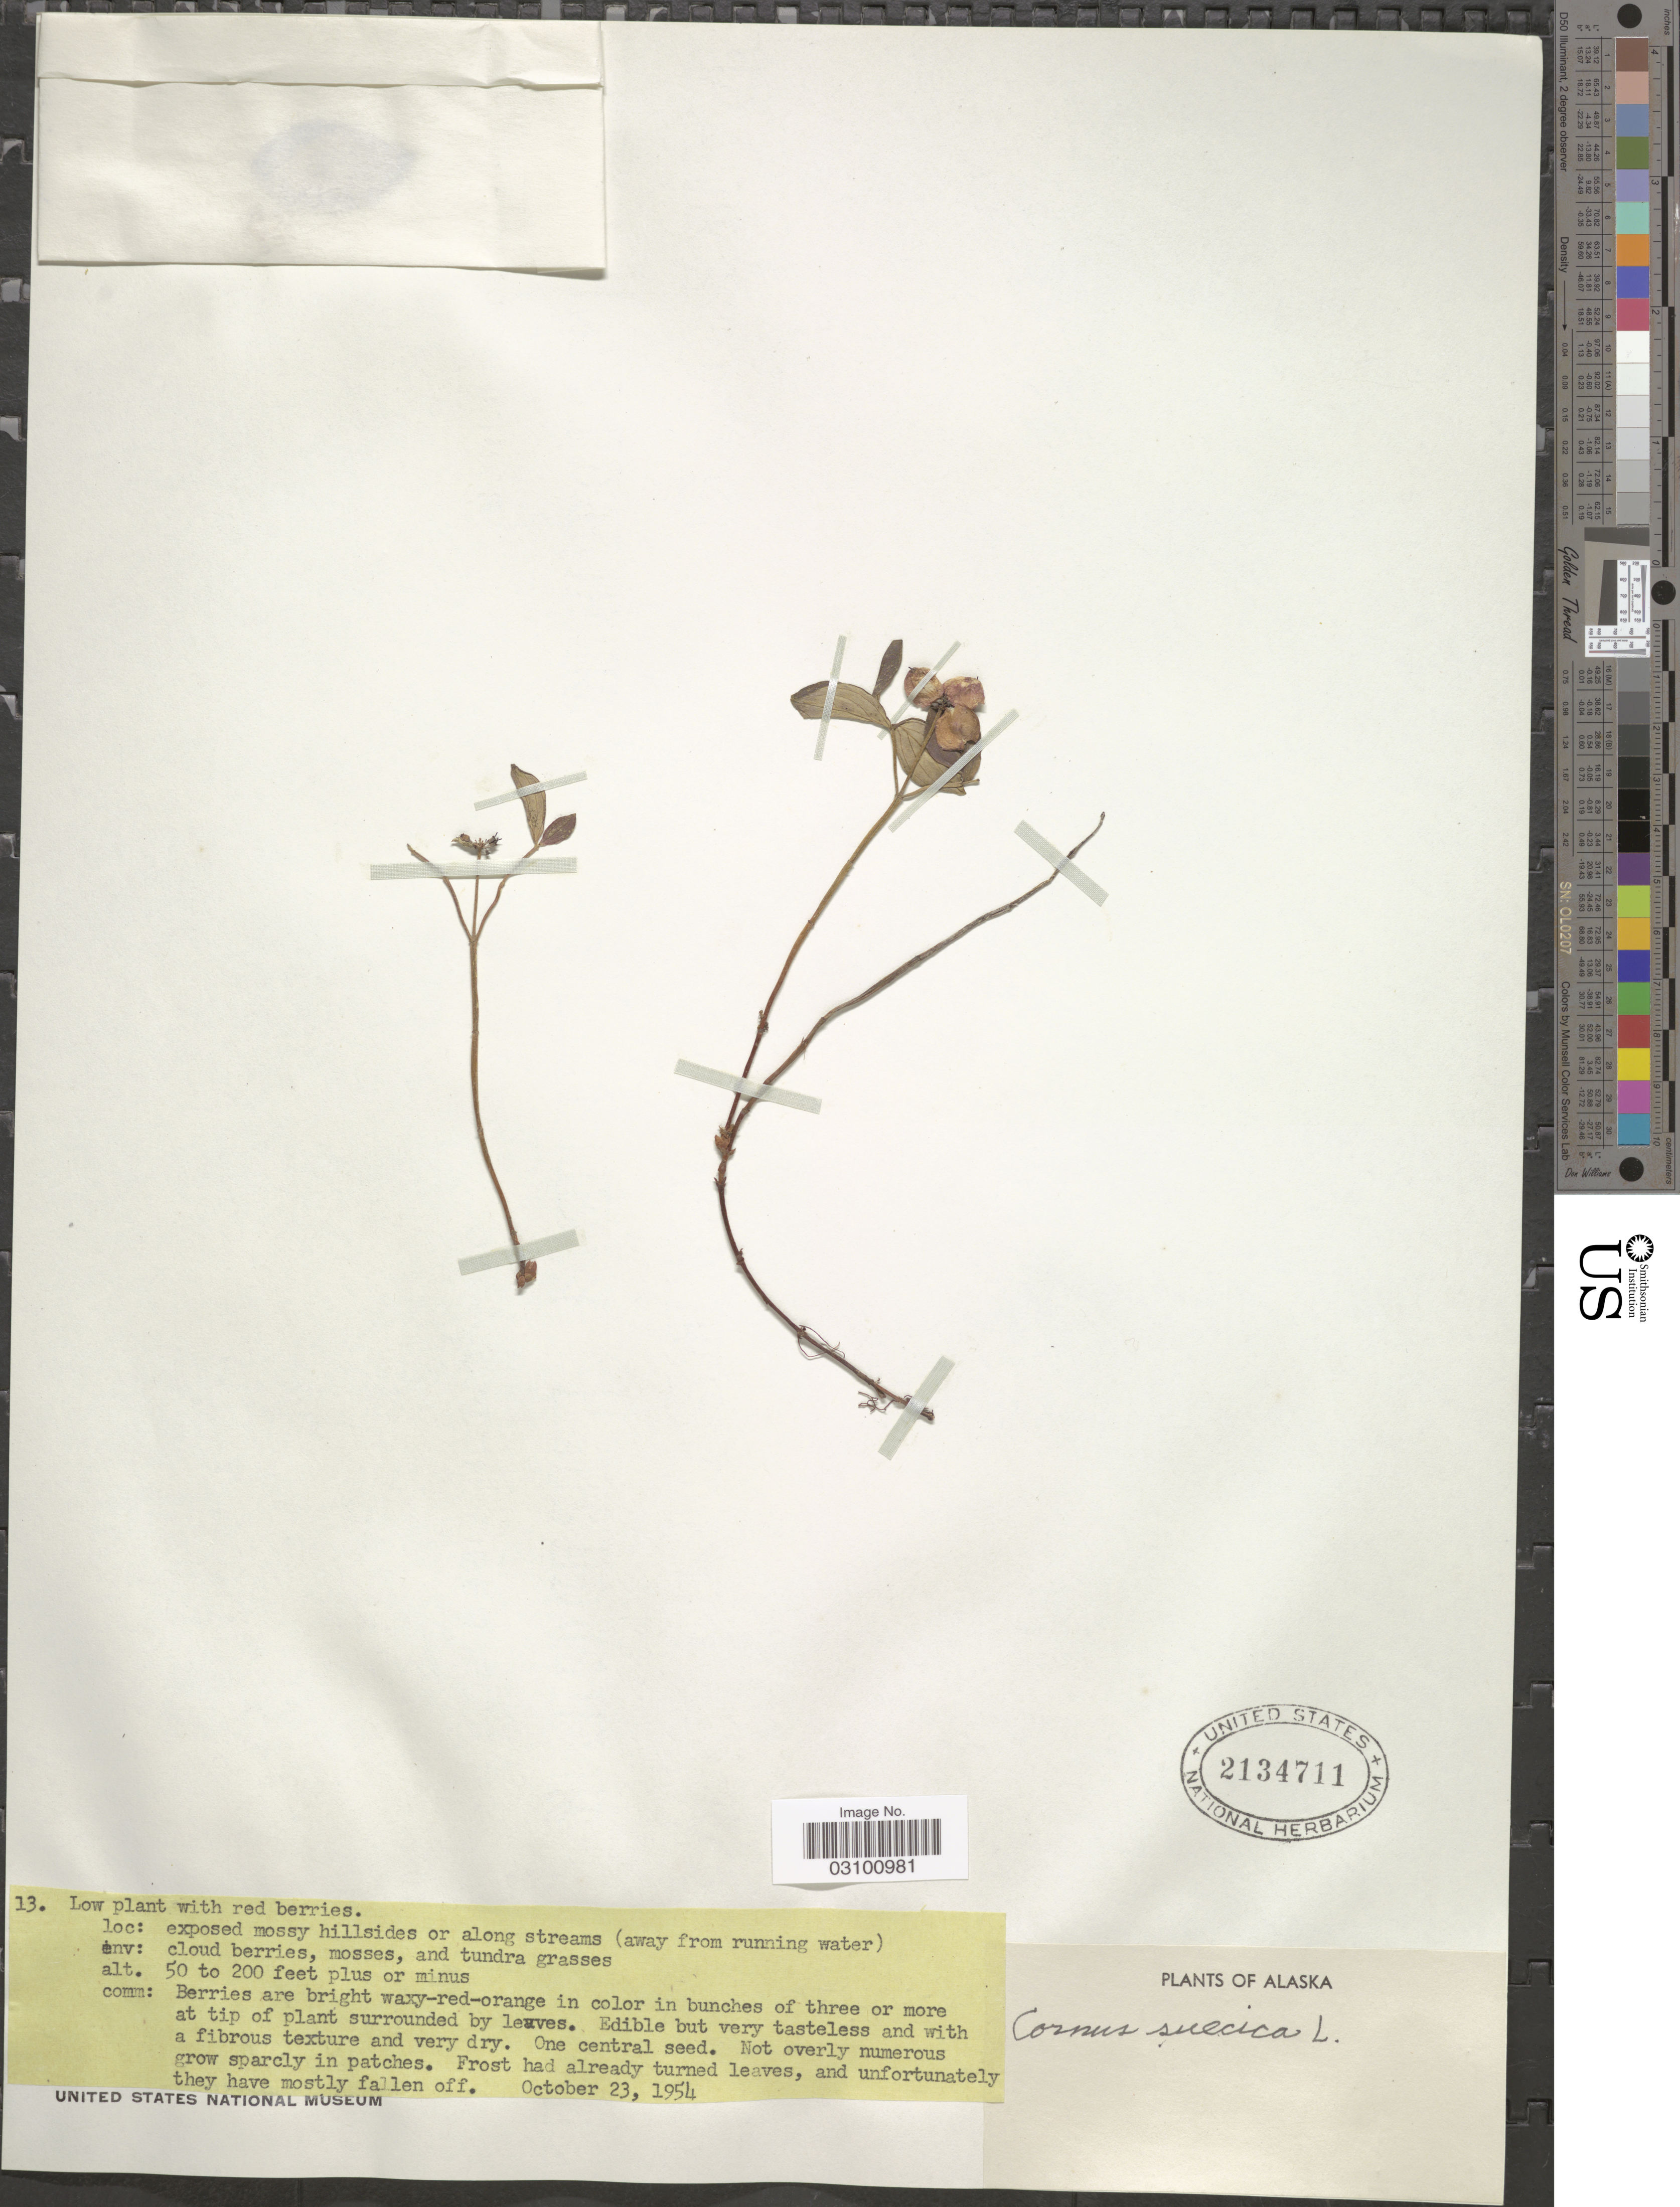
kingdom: Plantae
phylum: Tracheophyta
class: Magnoliopsida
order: Cornales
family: Cornaceae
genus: Cornus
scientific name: Cornus suecica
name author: L.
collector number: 13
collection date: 1954-10-23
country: United States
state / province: Alaska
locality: Exposed mossy hillsides or along streams (away from running water).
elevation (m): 15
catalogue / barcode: US 2134711